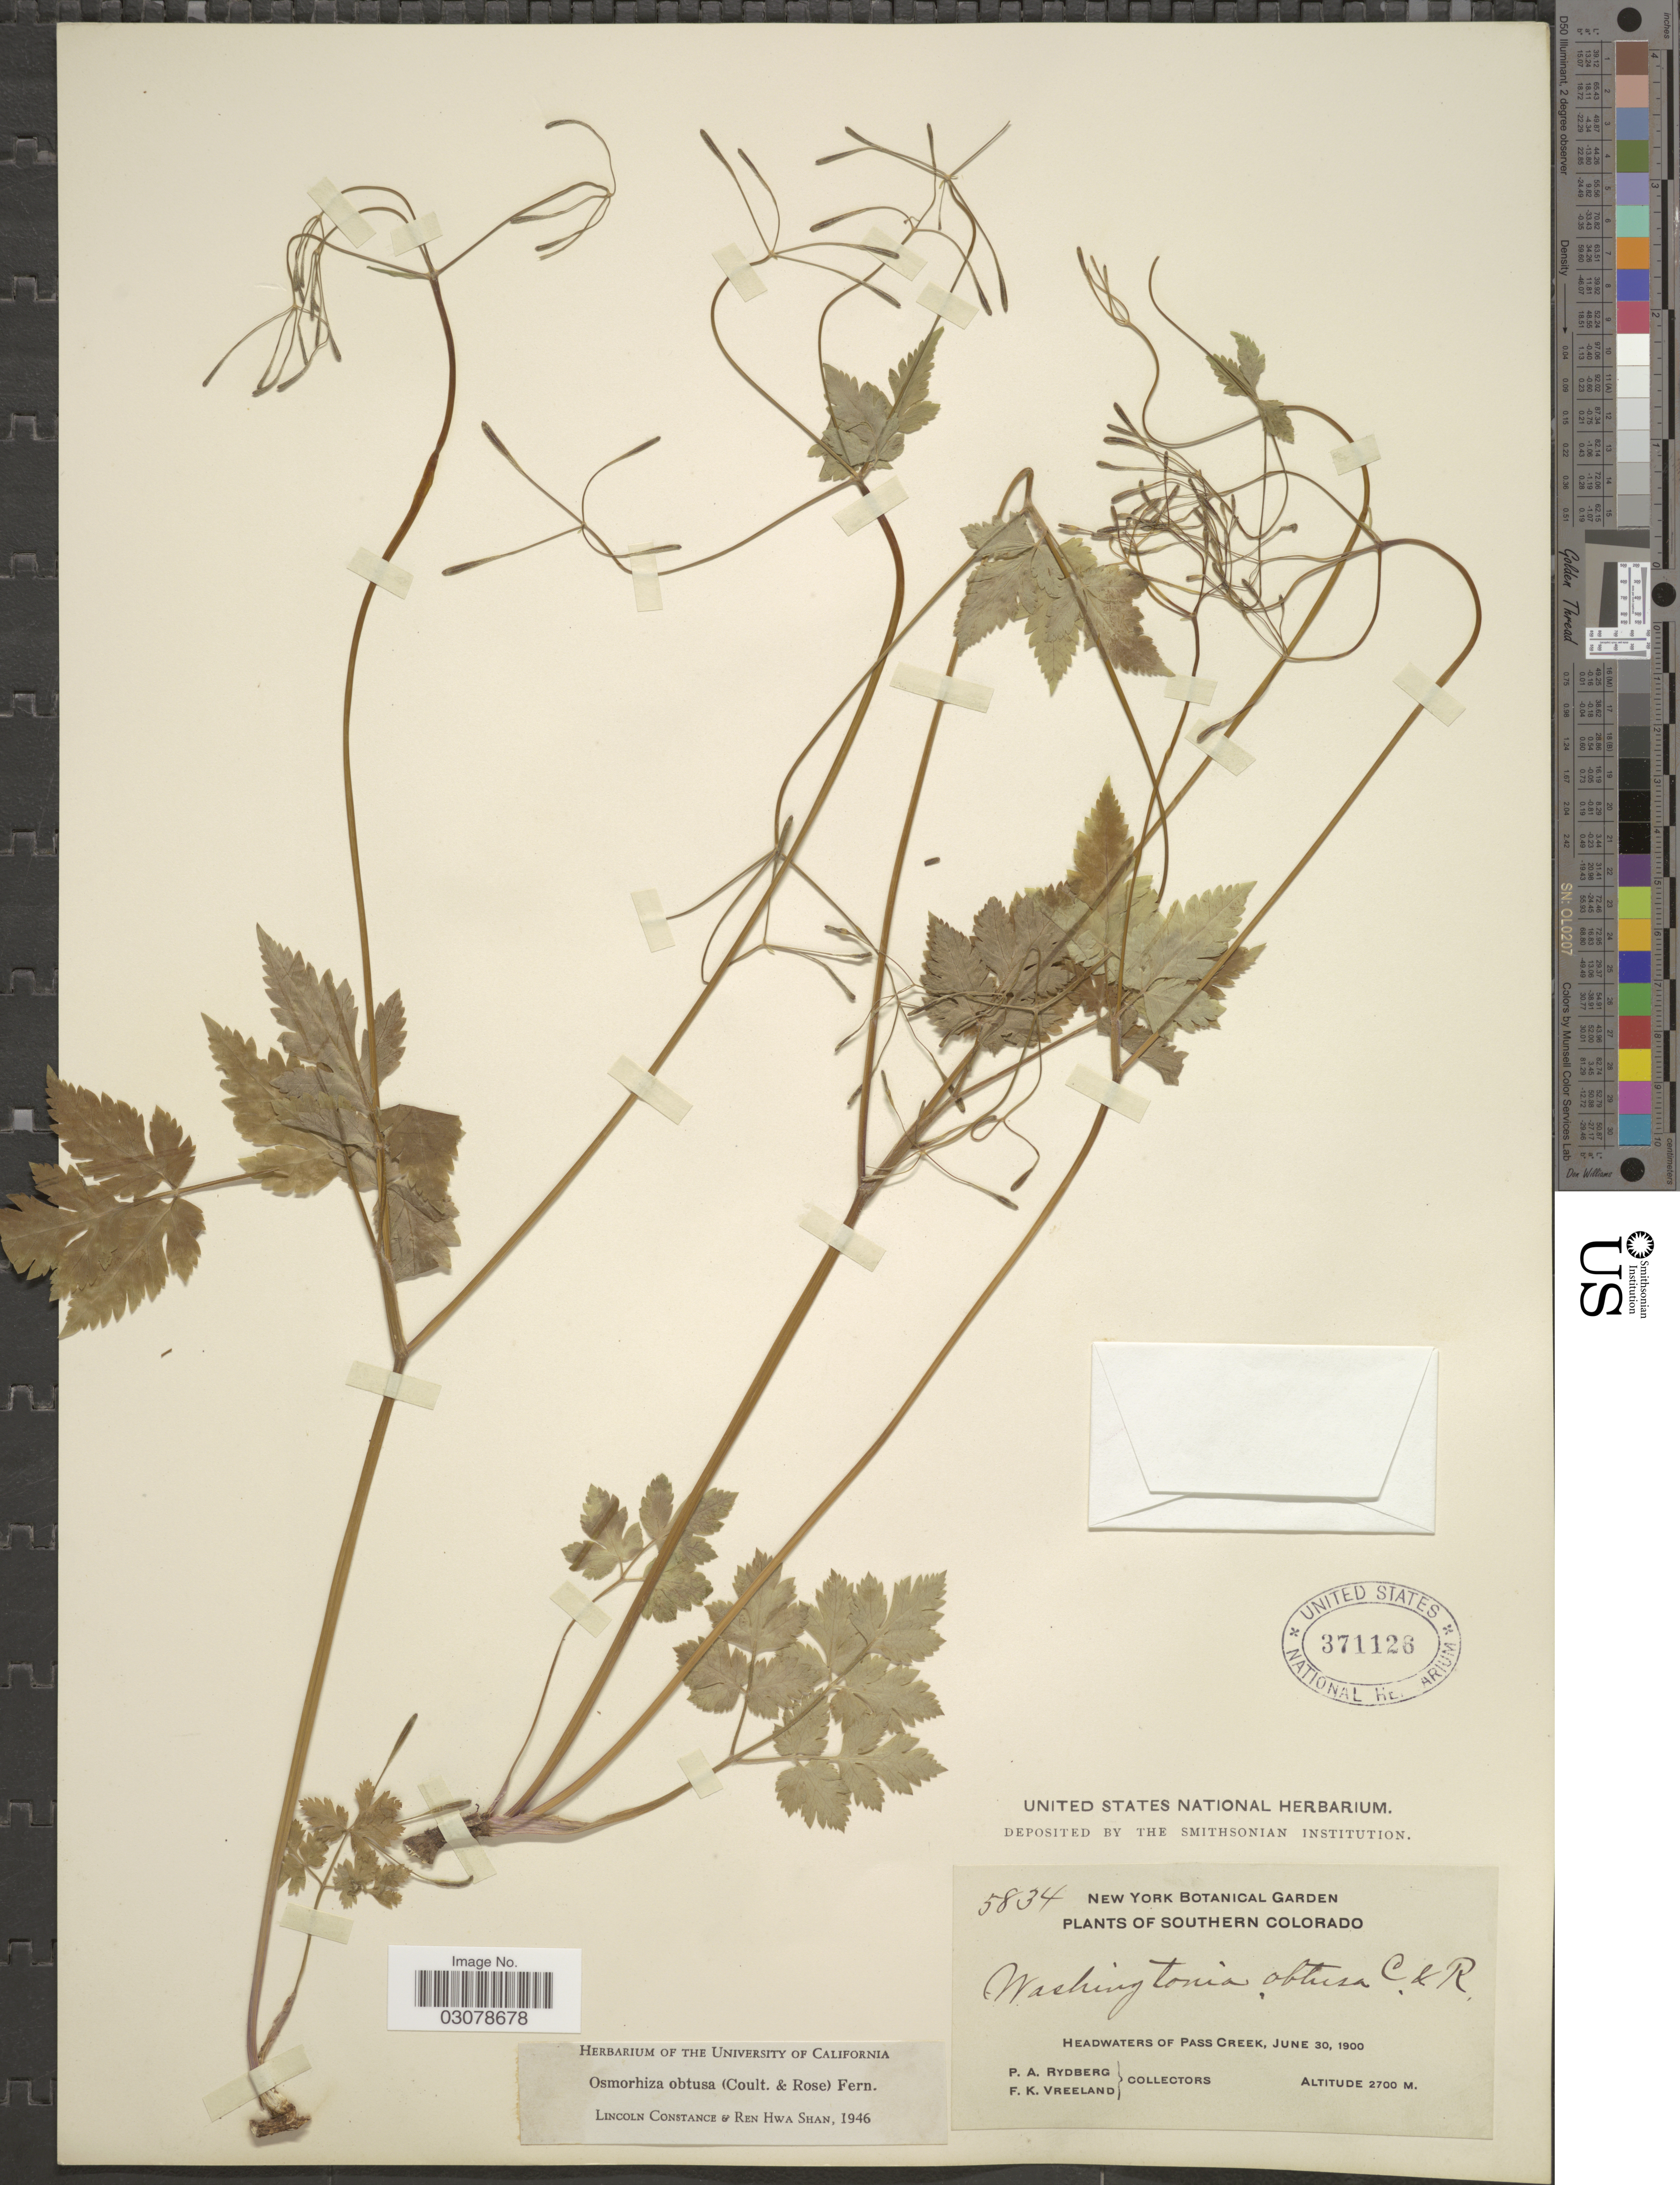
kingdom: Plantae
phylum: Tracheophyta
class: Magnoliopsida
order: Apiales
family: Apiaceae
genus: Osmorhiza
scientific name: Osmorhiza obtusa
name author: (J.M. Coult. & Rose) Fernald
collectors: P. A. Rydberg & F. Vreeland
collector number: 5834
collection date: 1900-06-30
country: United States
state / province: Colorado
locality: Southern Colorado, Headwaters of Pass Creek.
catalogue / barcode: US 371126